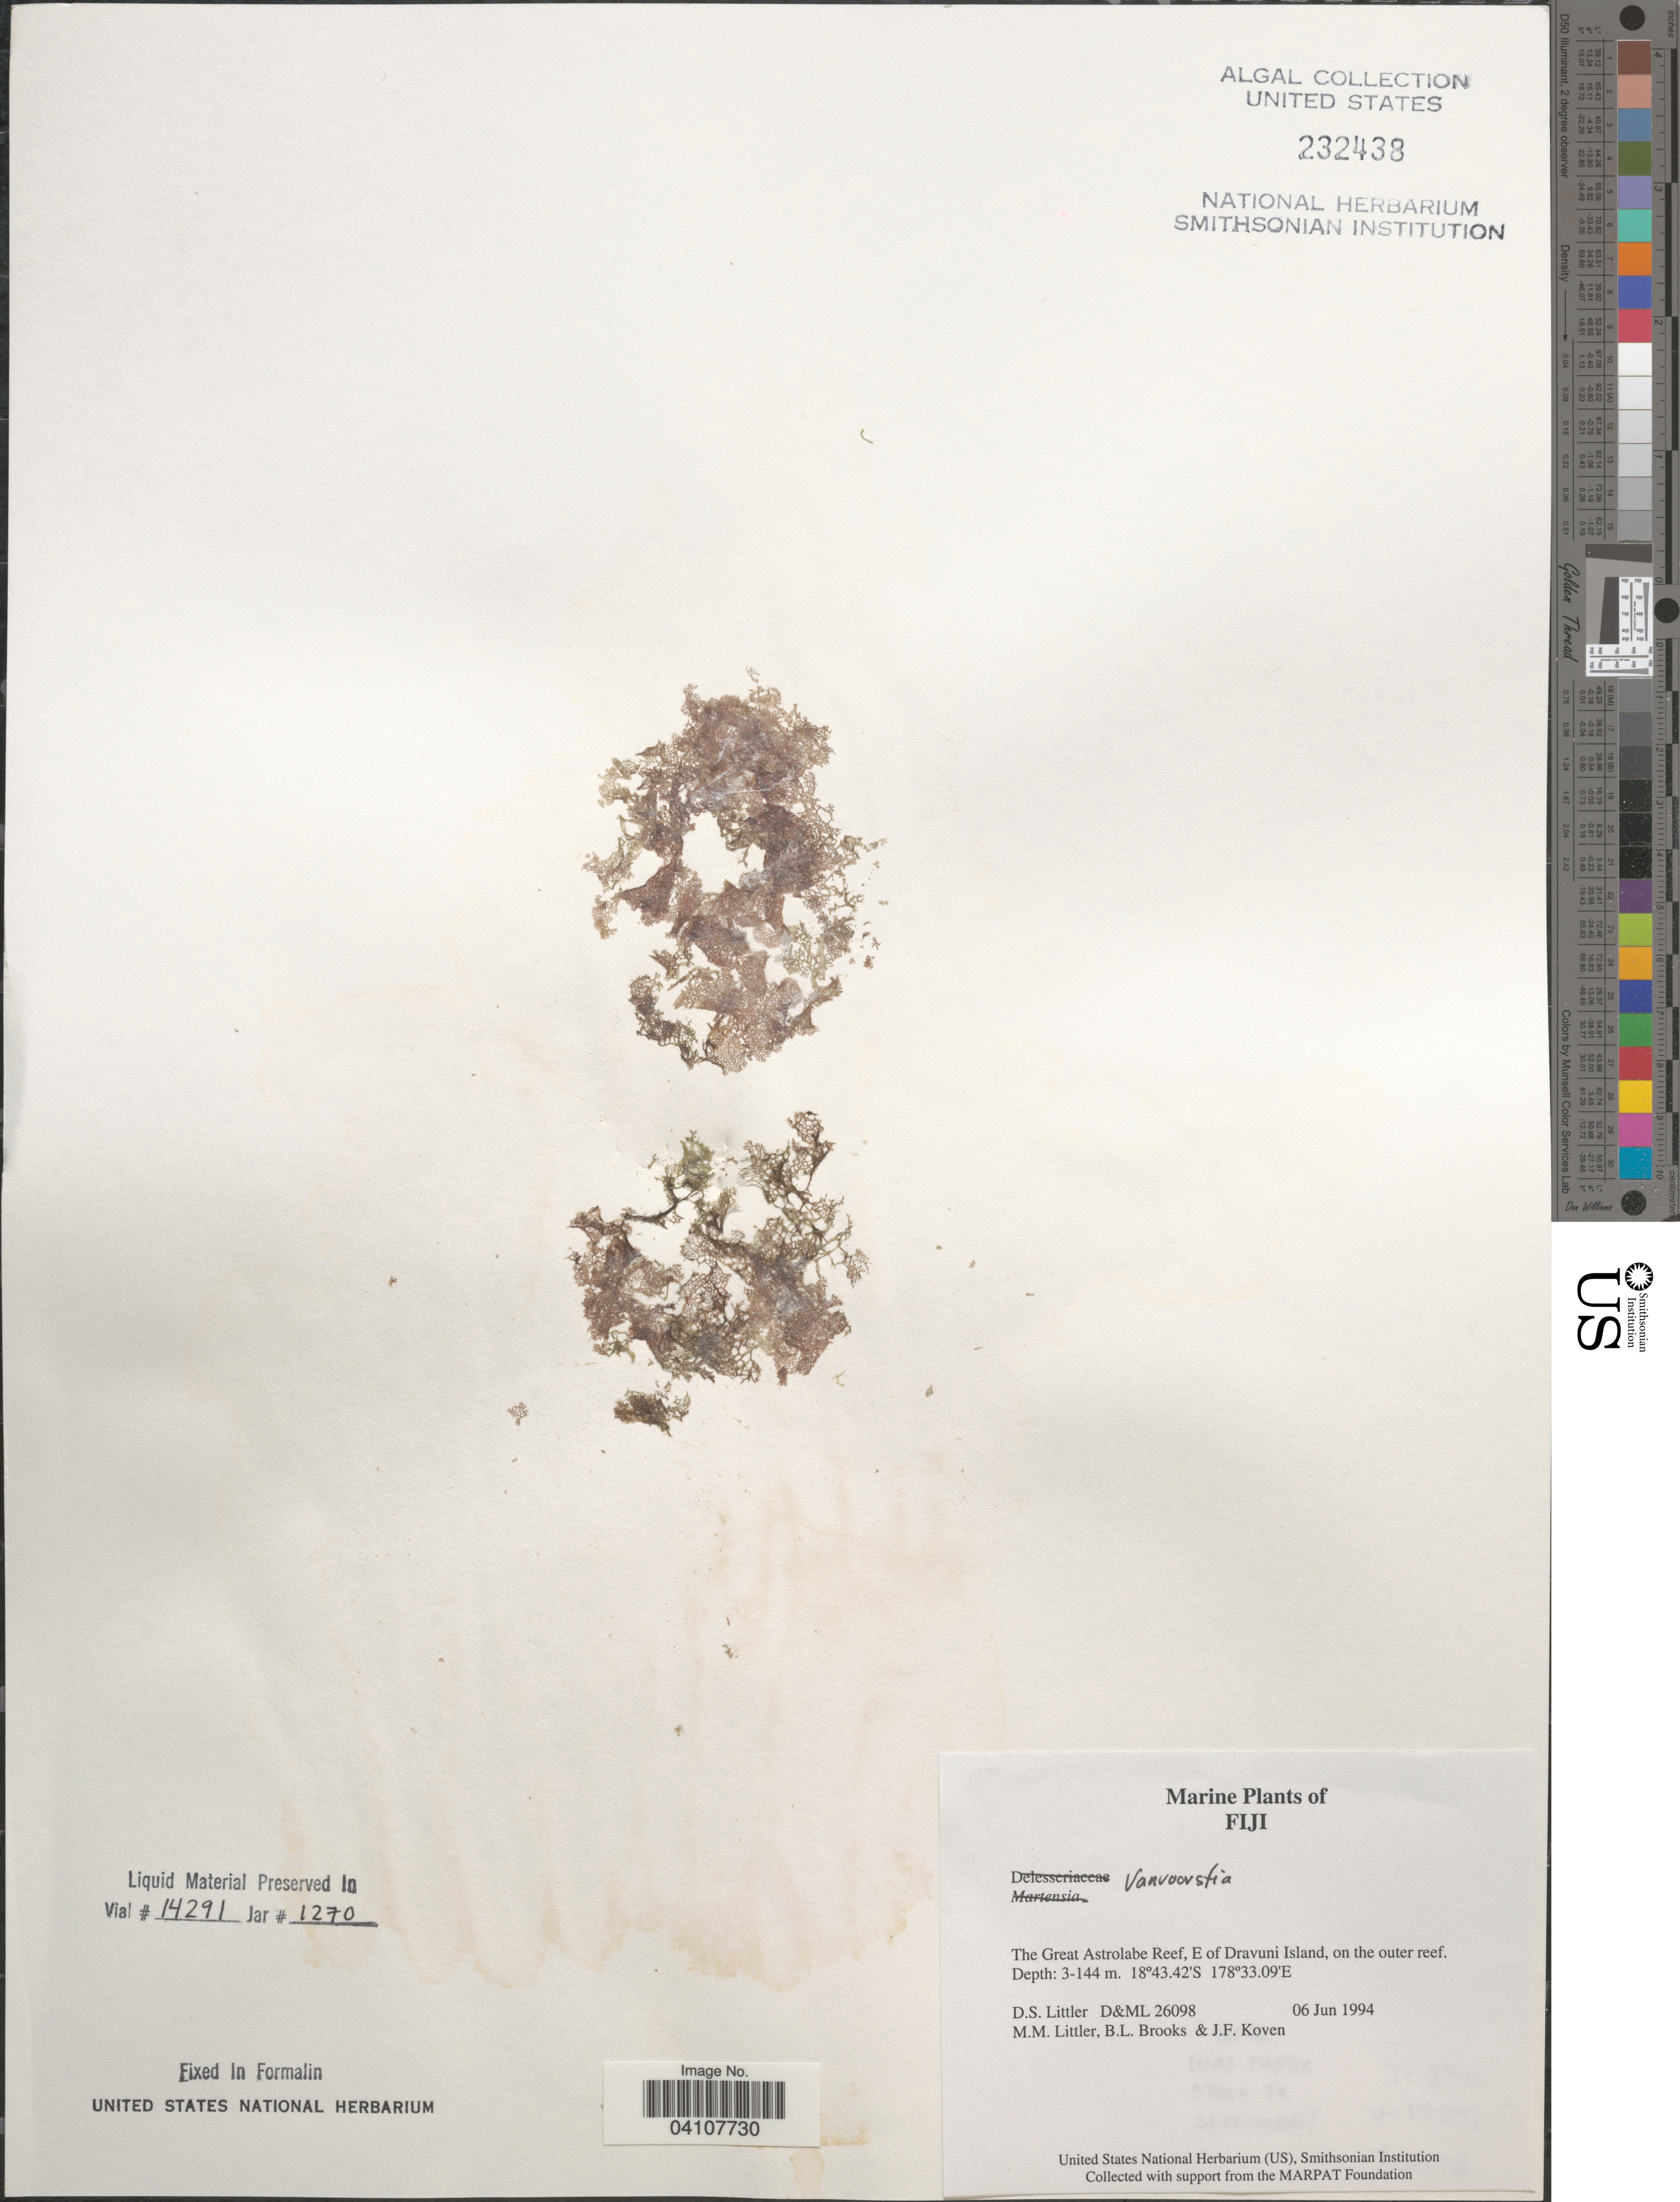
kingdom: Plantae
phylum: Rhodophyta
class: Florideophyceae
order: Ceramiales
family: Delesseriaceae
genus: Vanvoorstia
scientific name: Vanvoorstia sp.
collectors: D. S. Littler, B. Brooks & J. Koven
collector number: D&ML26098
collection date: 1994-06-06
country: Fiji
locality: The Great Astrolabe Reef, E of Dravuni Island, on the outer reef.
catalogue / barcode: US 232438